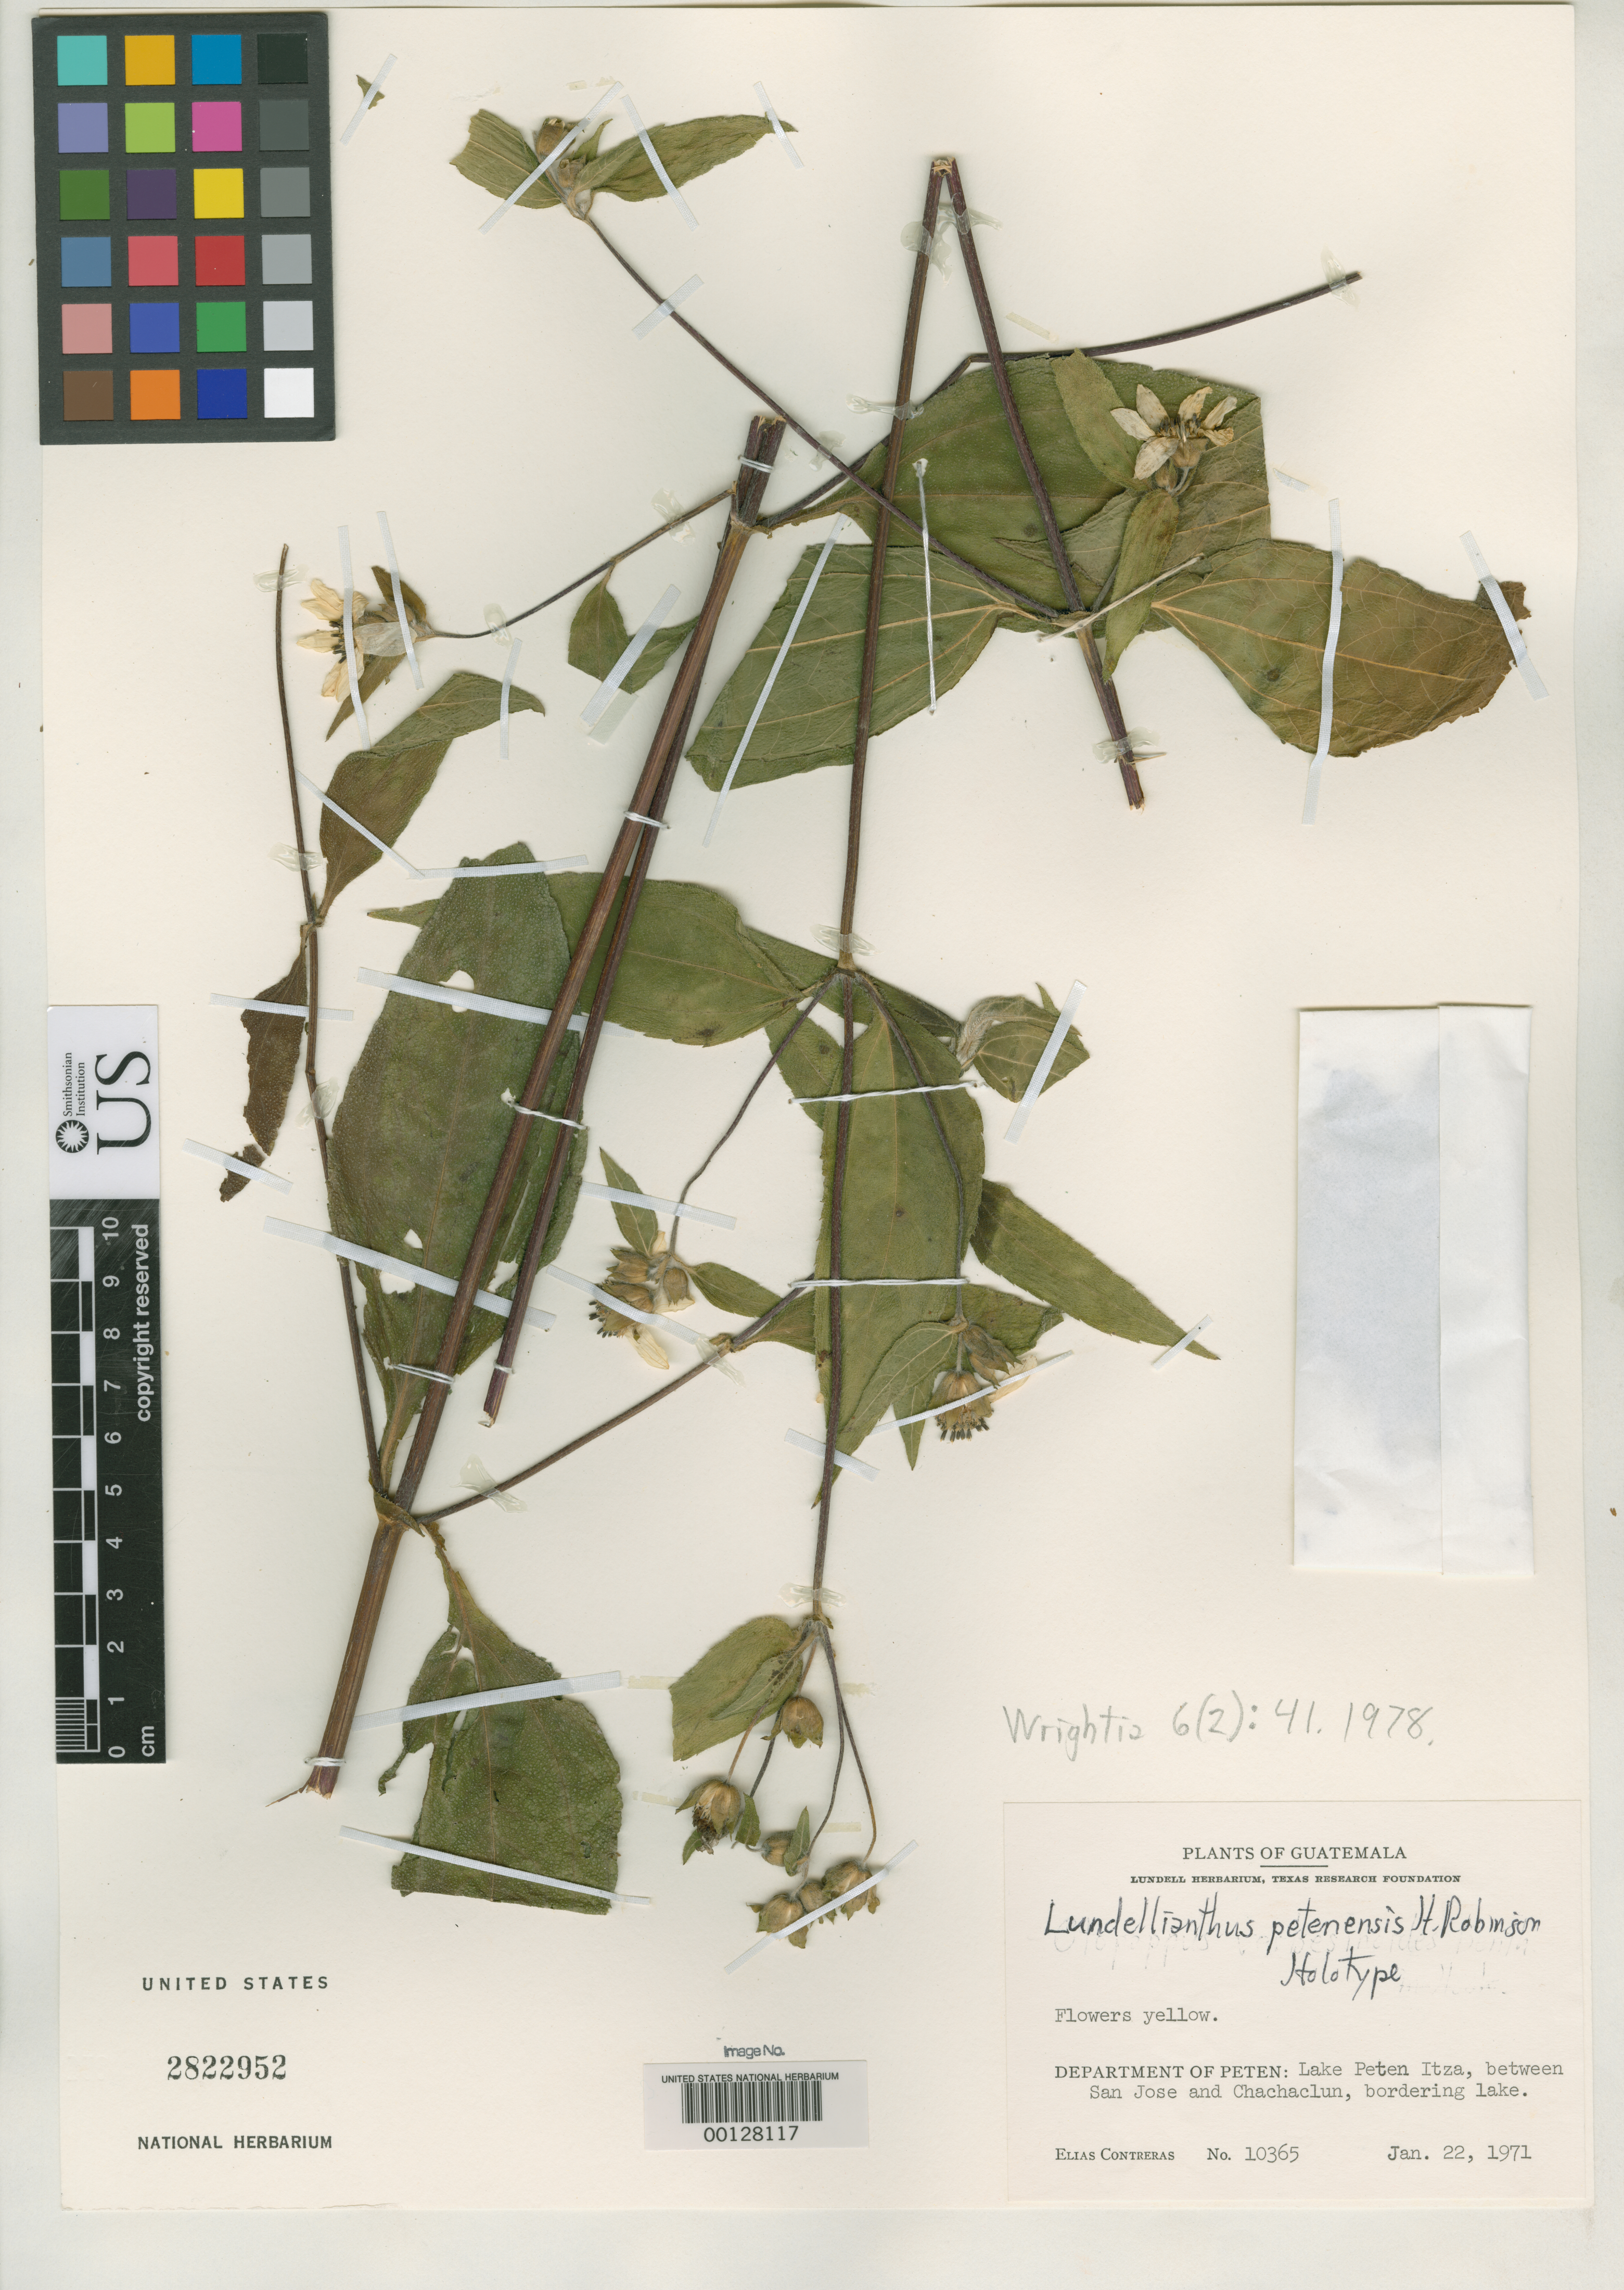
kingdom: Plantae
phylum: Tracheophyta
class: Magnoliopsida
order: Asterales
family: Asteraceae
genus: Lundellianthus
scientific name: Lundellianthus petensis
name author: H. Rob.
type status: Holotype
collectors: E. Contreras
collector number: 10365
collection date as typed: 22 Jan 1971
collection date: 1971-01-22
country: Guatemala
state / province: El Petén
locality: Lake Petèn-Itza, between San Jose and Chachaclun.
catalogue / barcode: US 2822952